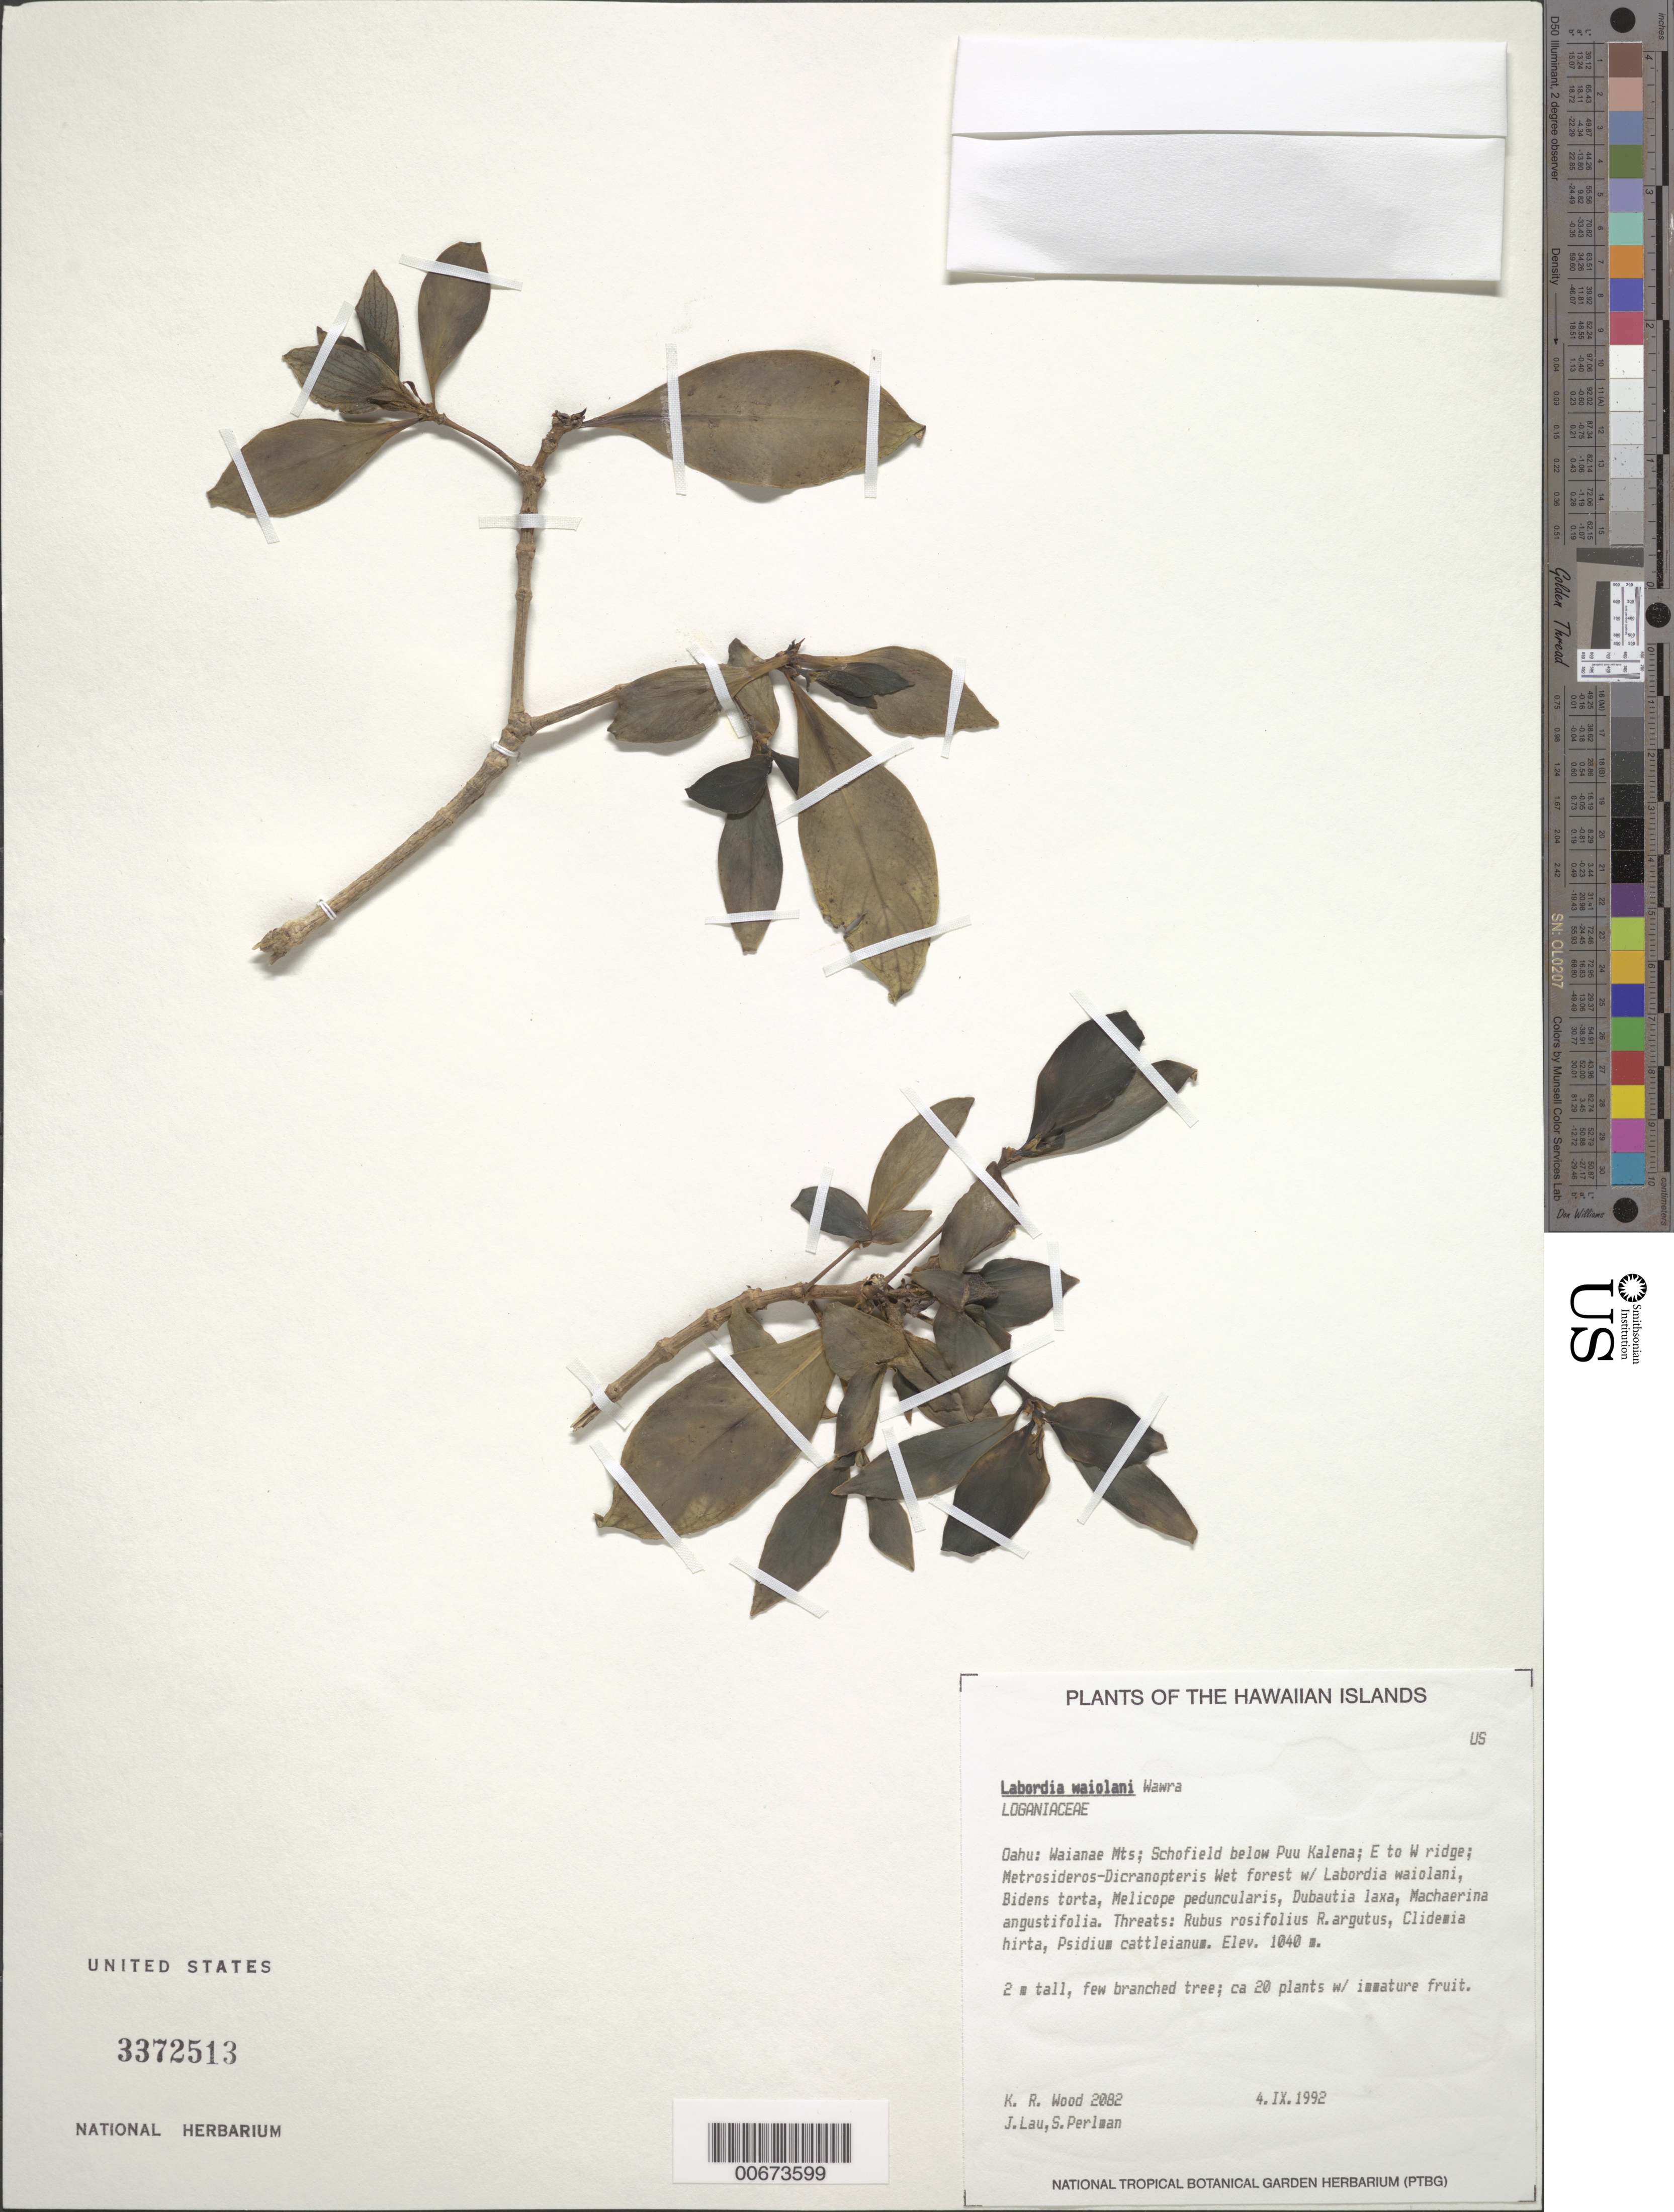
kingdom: Plantae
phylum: Tracheophyta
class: Magnoliopsida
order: Gentianales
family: Loganiaceae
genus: Geniostoma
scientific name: Geniostoma waiolani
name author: (Wawra) Byng & Christenh.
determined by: Wagner, W. L., (BOT), Smithsonian Institution - National Museum of Natural History (UNITED STATES)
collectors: K. R. Wood, J. Lau & S. P. Perlman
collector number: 2082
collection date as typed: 4 Sep 1992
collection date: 1992-09-04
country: United States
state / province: Hawaii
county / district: Honolulu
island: Oahu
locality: Wai'anae Mts, Schofield below Pu'u Kalena, E to W ridge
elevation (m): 1040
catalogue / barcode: US 337213